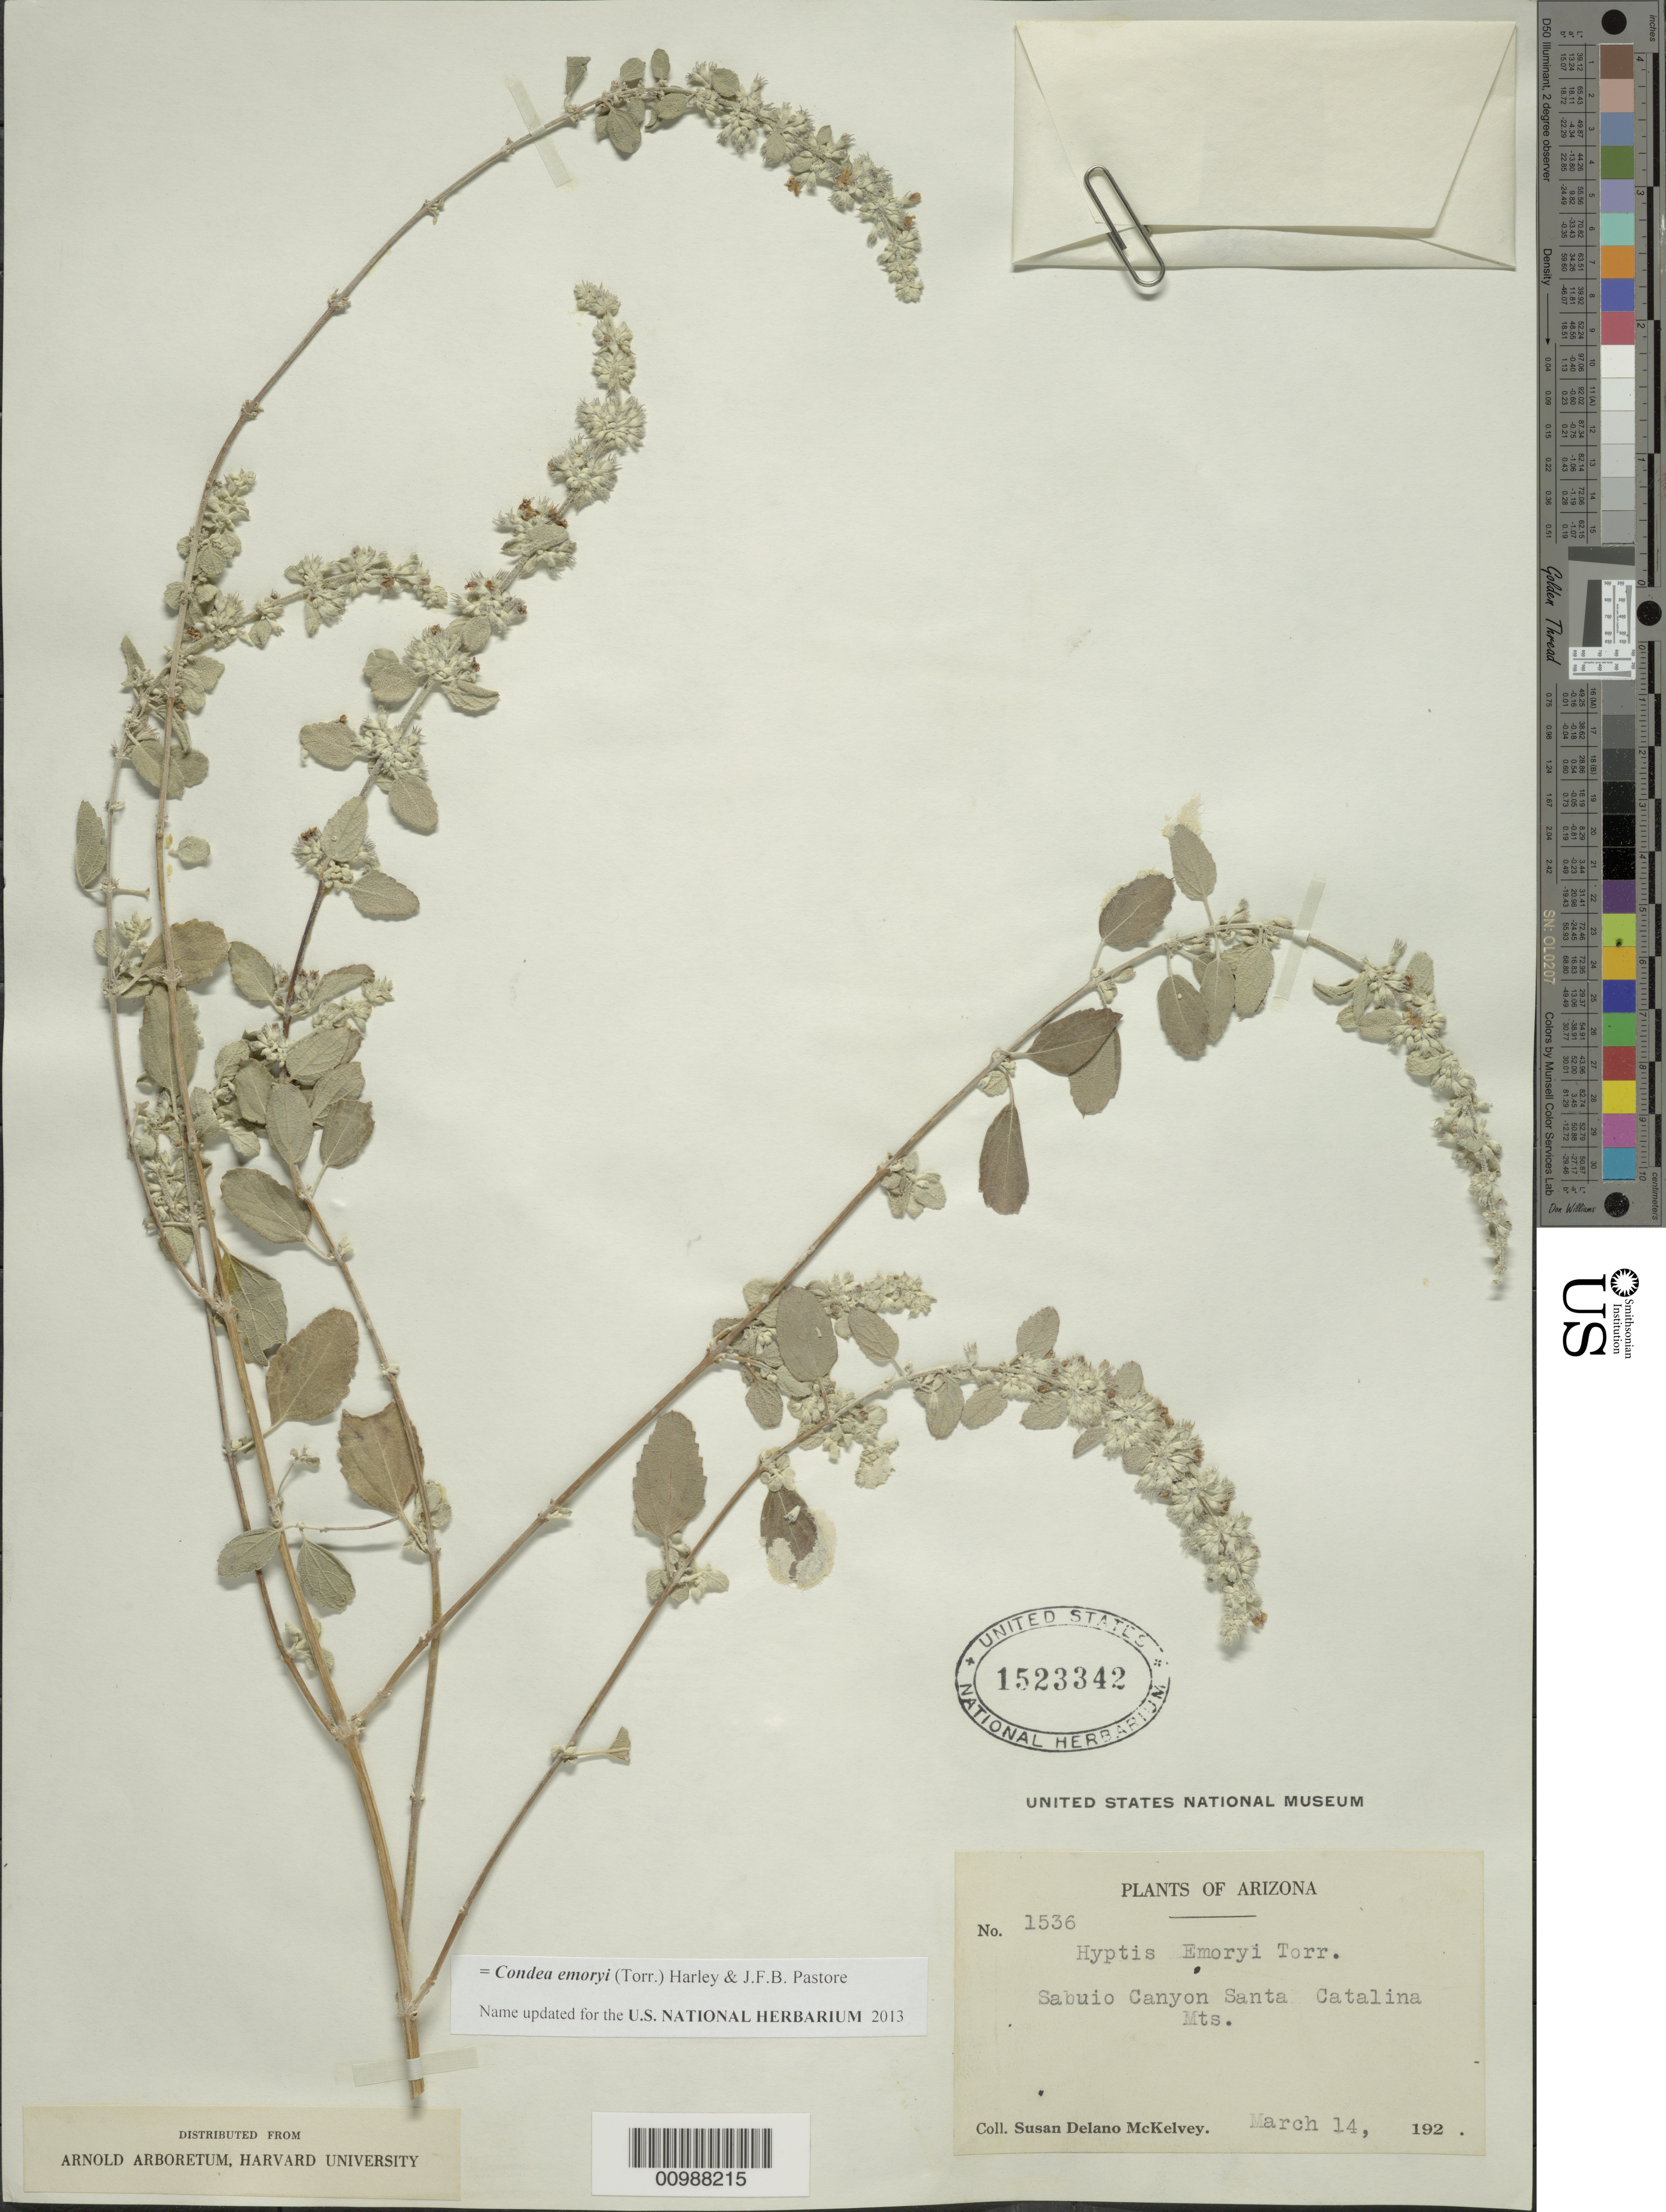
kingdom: Plantae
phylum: Tracheophyta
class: Magnoliopsida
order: Lamiales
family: Lamiaceae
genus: Condea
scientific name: Condea emoryi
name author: (Torr.) Harley & J.F.B. Pastore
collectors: S. A. McKelvey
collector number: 1536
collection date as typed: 14 Mar 1920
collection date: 1920-03-14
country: United States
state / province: Arizona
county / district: Pima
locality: Sabino Canyon Santa Catalina Mountains.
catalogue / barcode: US 1523342